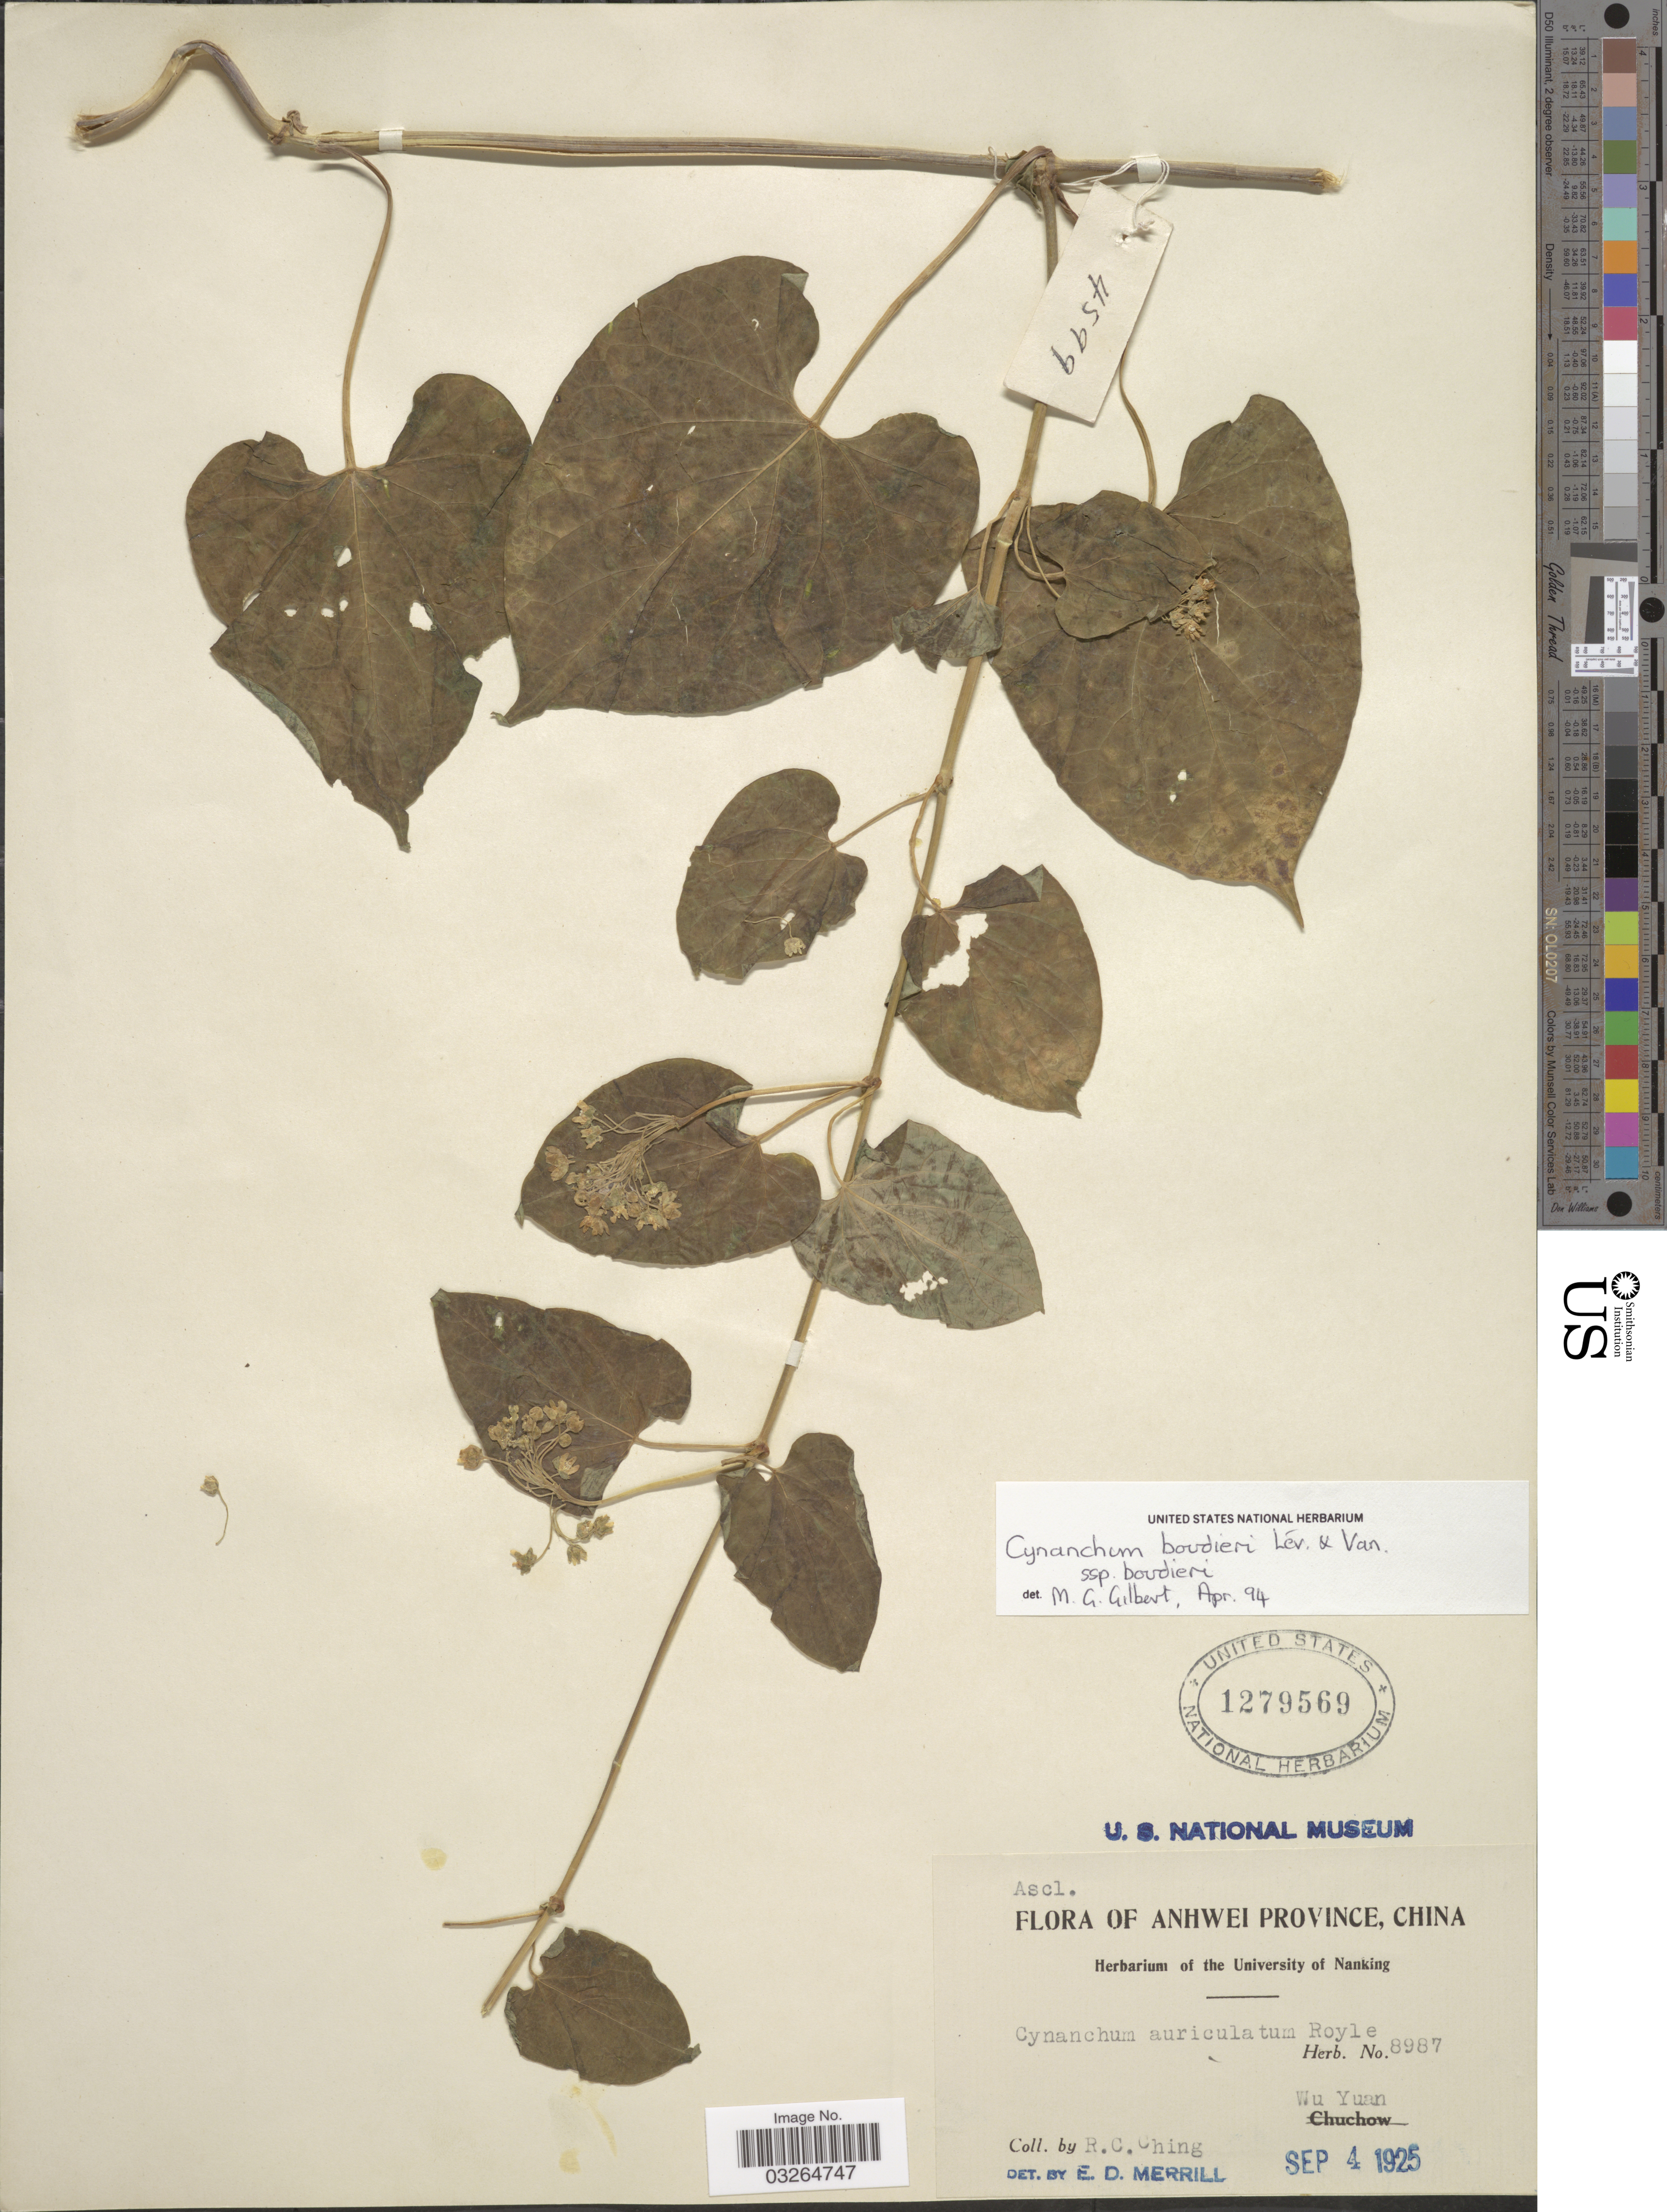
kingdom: Plantae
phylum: Tracheophyta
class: Magnoliopsida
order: Gentianales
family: Apocynaceae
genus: Cynanchum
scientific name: Cynanchum boudieri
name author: H. Lév. & Vaniot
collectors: R. C. Ching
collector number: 8987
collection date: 1925-09-04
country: China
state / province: Anhui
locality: Anhwei Province. Wu Yuan.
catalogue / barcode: US 1279569